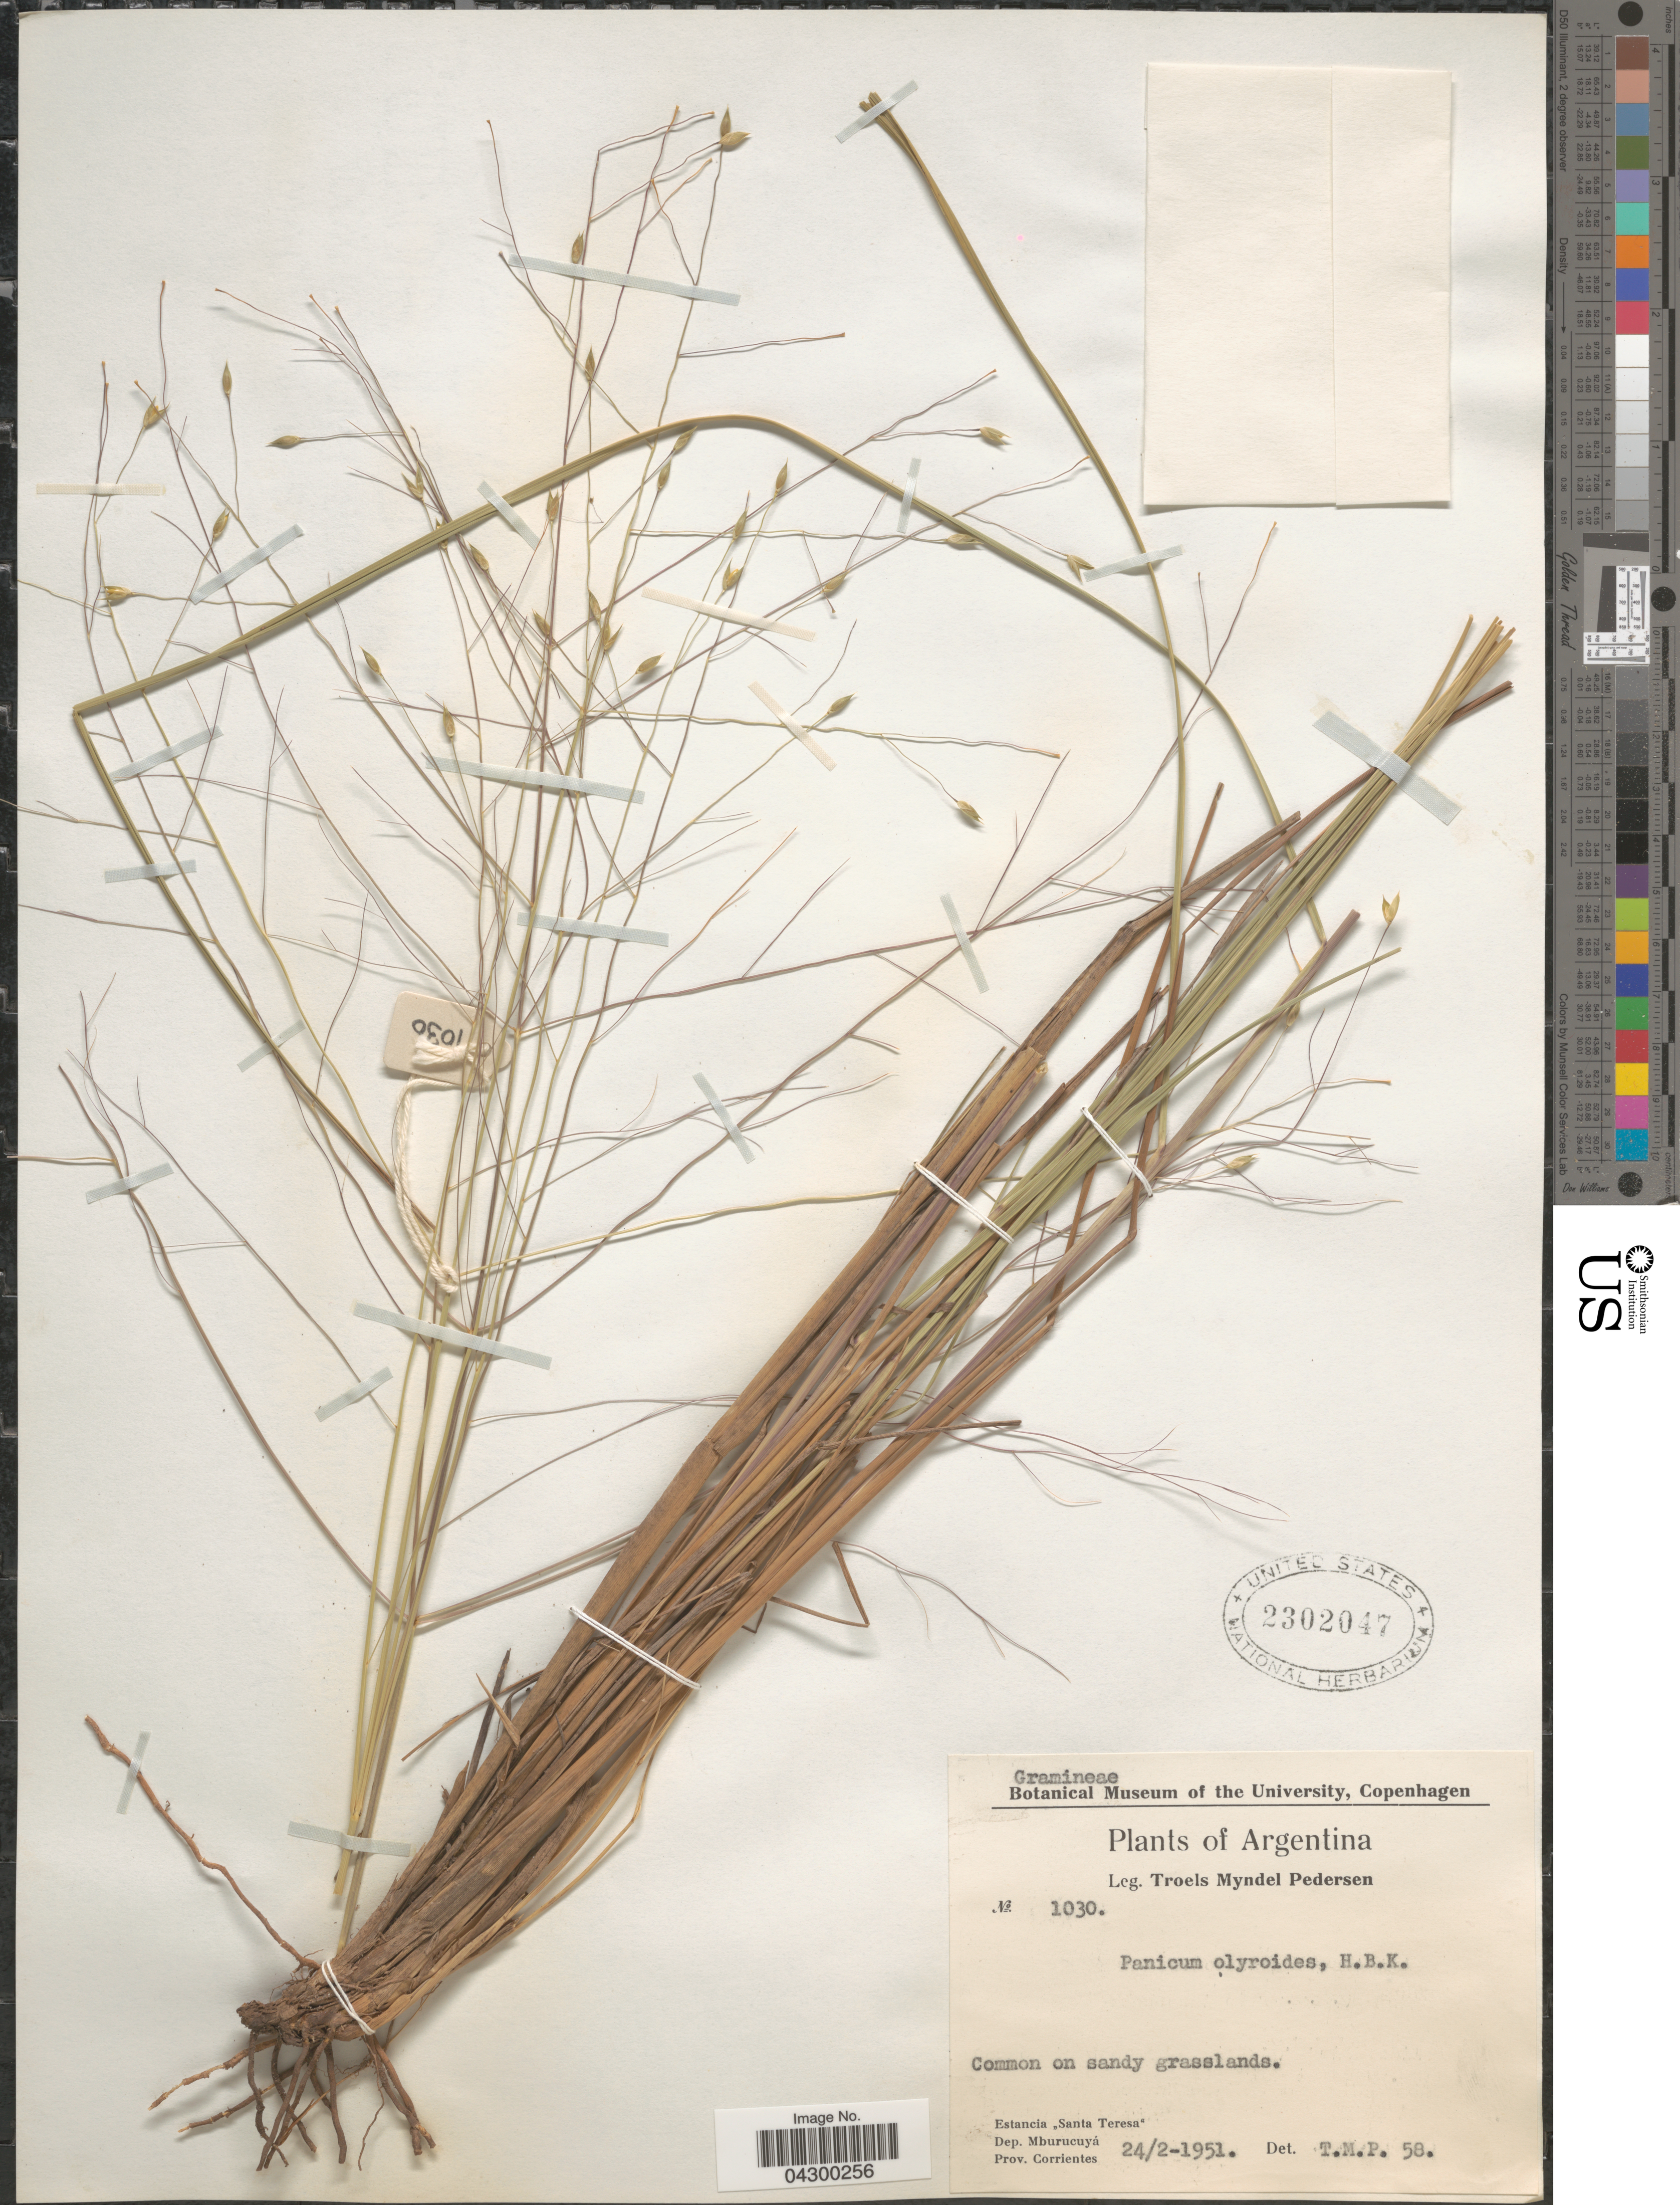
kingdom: Plantae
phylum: Tracheophyta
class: Liliopsida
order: Poales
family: Poaceae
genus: Panicum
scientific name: Panicum olyroides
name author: Kunth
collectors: T. Pederson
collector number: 1030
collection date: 1951-02-24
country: Argentina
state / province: Corrientes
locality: Estancia "Santa Teresa". Dep Mburucuyá.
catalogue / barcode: US 2302047